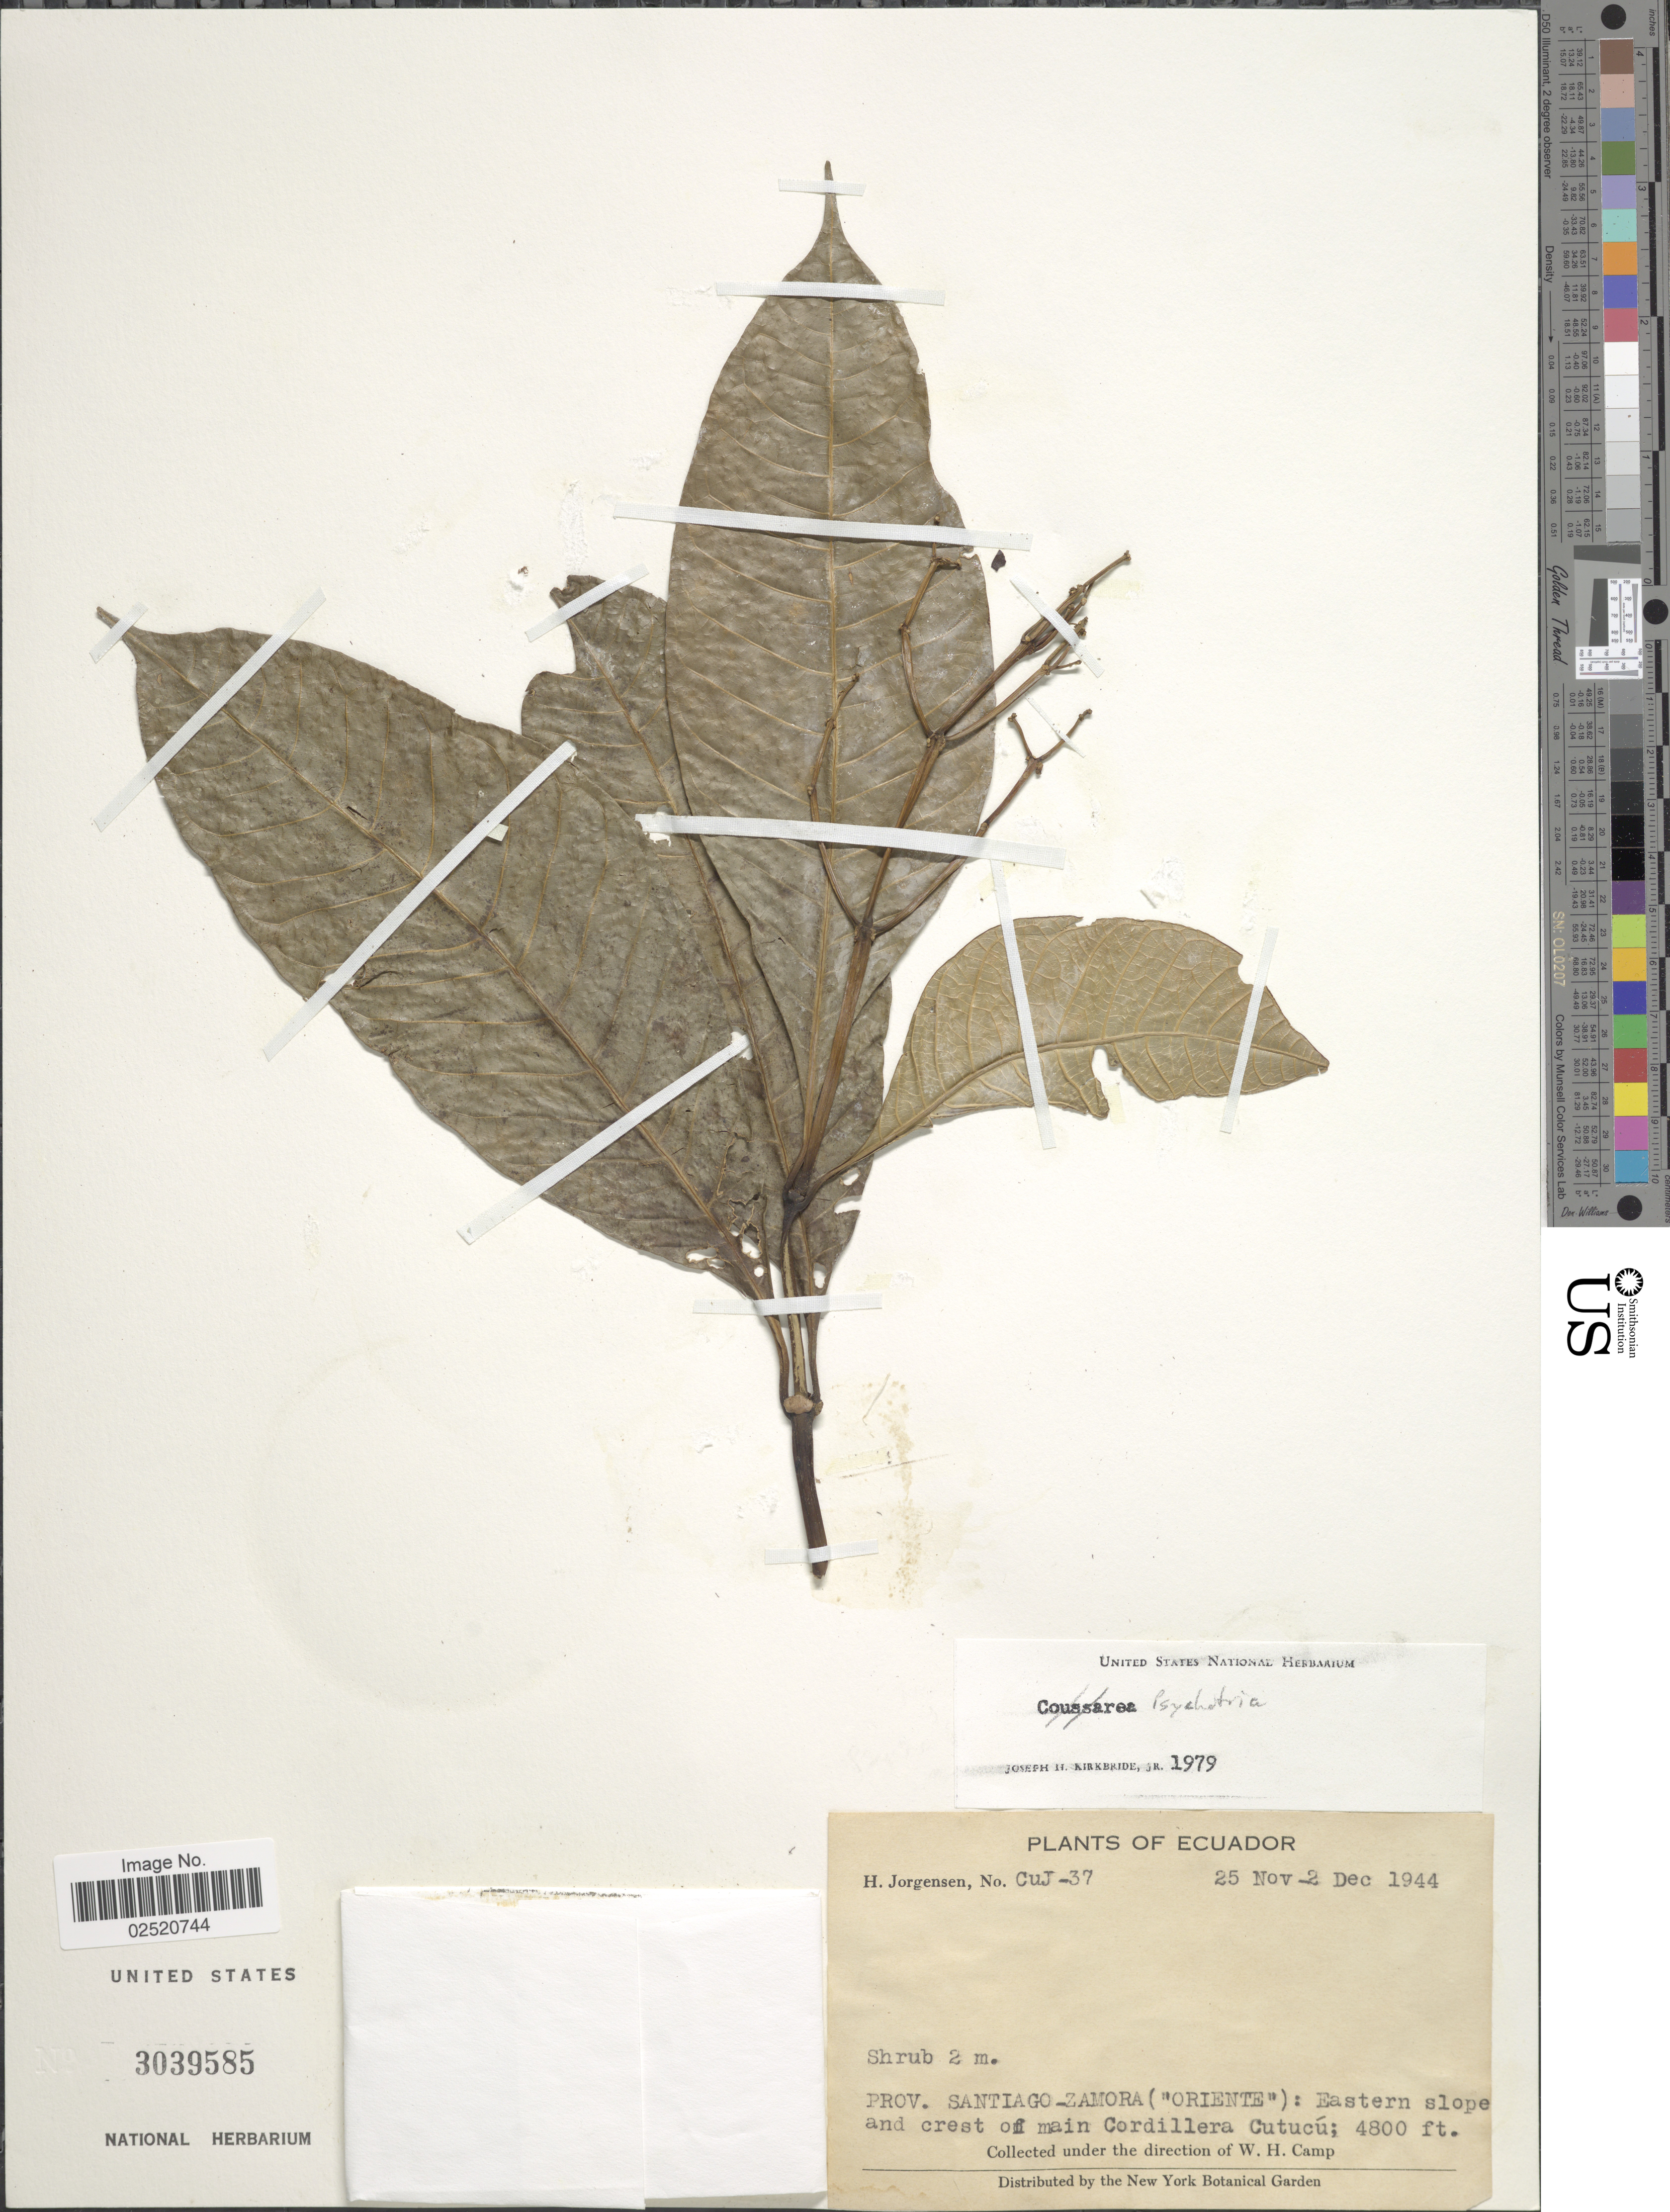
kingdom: Plantae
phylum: Tracheophyta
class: Magnoliopsida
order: Gentianales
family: Rubiaceae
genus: Psychotria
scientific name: Psychotria sp.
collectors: H. Jørgensen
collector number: CuJ -37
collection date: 1944-11-25/1944-12-02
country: Ecuador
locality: Prov. Santiago-Zamora ("Oriente"): Eastern slope and crest of main Cordillera Cutucú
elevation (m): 1463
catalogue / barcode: US 3039585